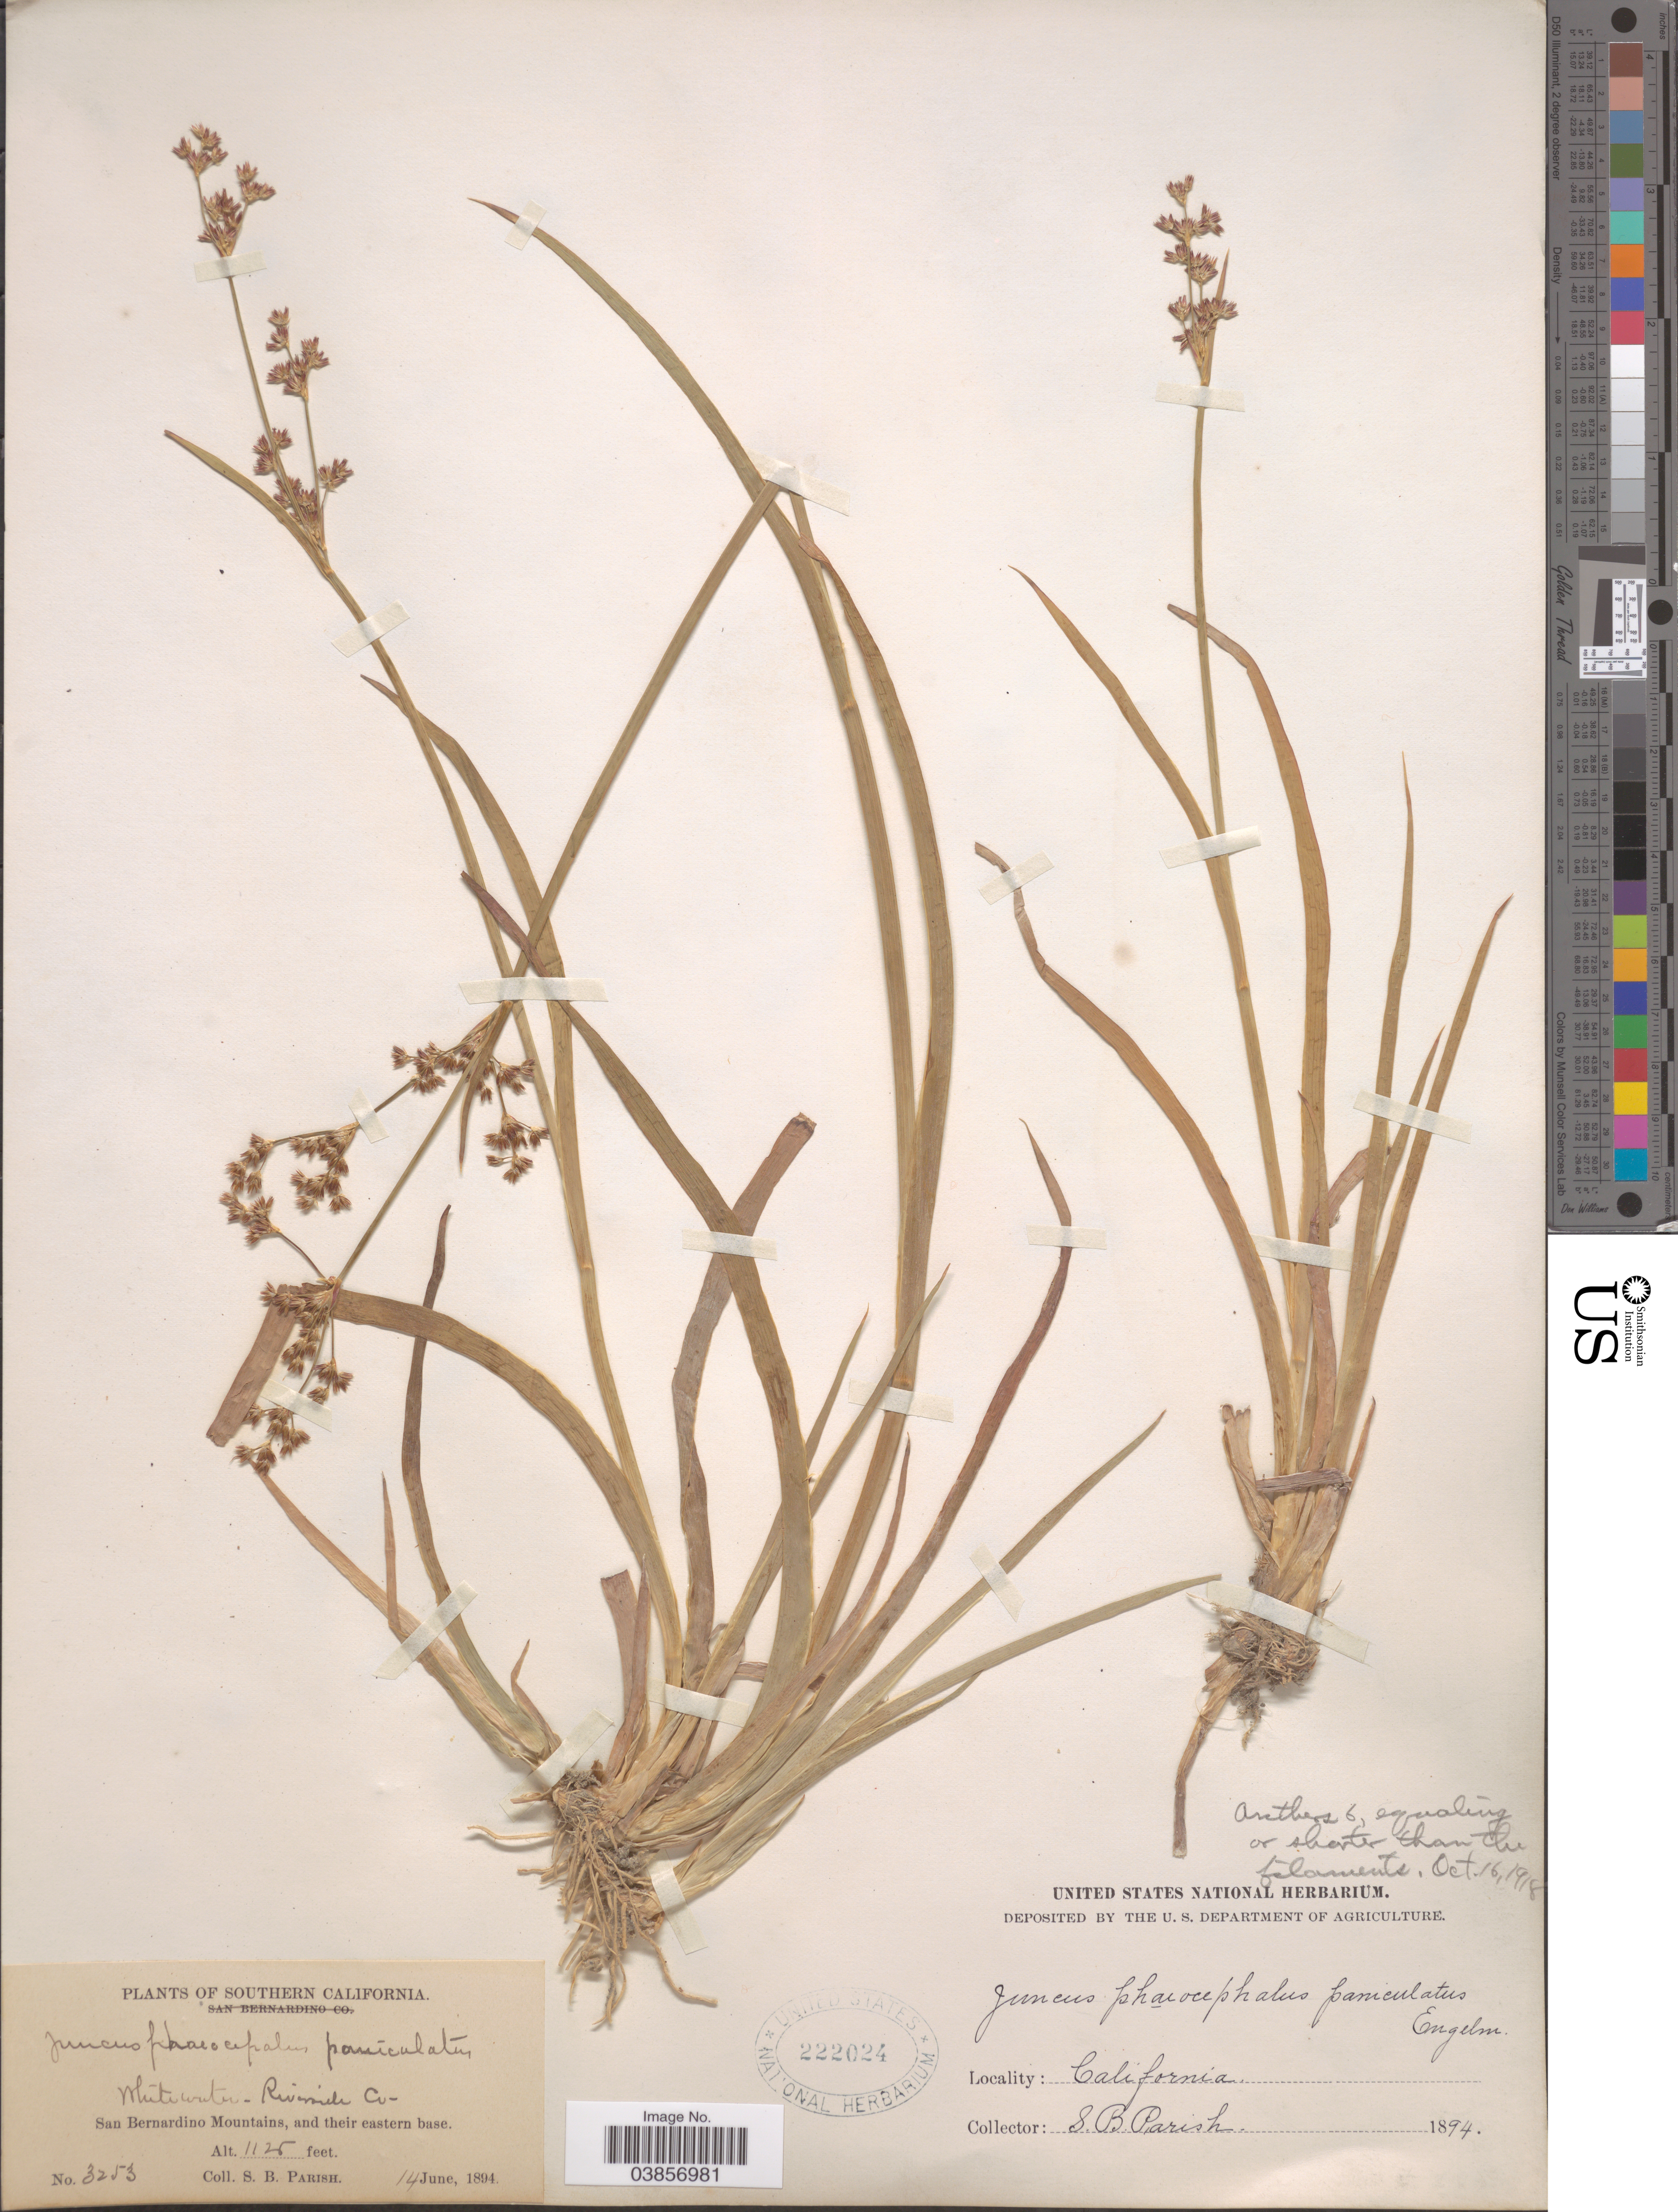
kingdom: Plantae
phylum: Tracheophyta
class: Liliopsida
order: Poales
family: Juncaceae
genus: Juncus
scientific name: Juncus saximontanus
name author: A. Nelson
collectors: S. B. Parish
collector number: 3253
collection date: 1894-06-14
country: United States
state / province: California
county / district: San Bernardino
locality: Southern California. White water - Riverside Co. San Bernardino Mountains, and their eastern base.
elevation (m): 343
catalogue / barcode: US 222024